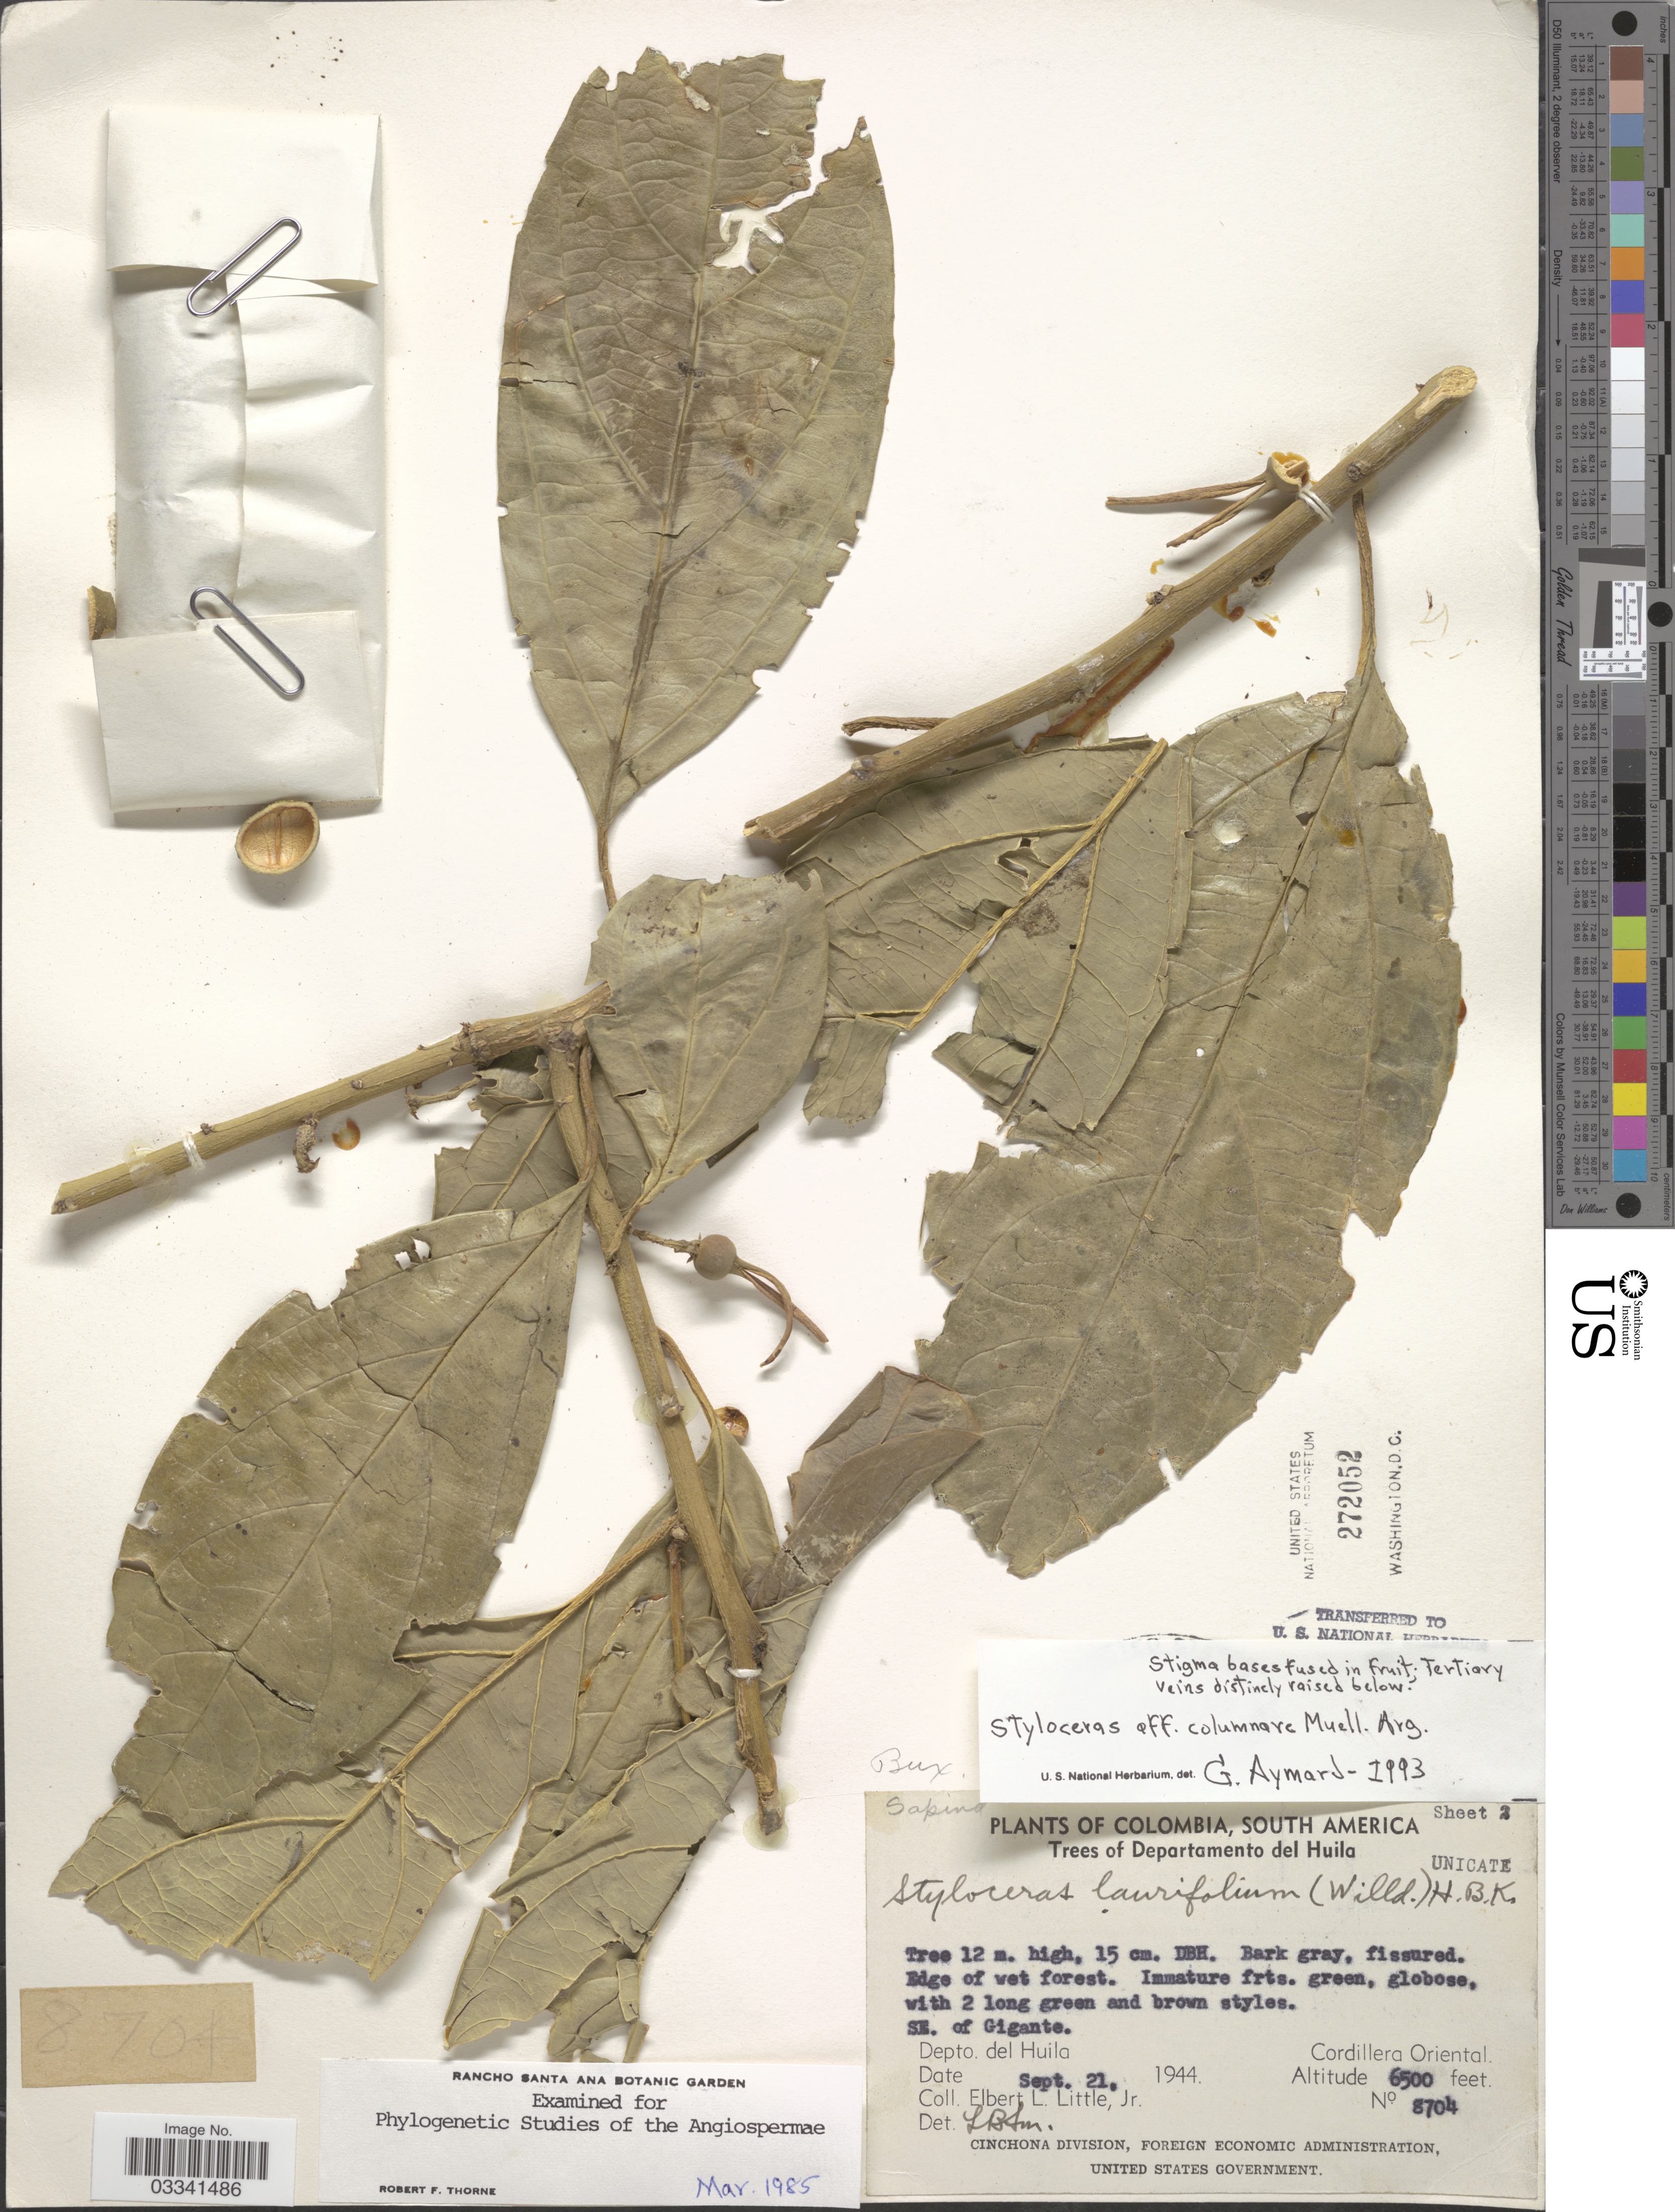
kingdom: Plantae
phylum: Tracheophyta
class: Magnoliopsida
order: Buxales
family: Buxaceae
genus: Styloceras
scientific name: Styloceras columnare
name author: Müll. Arg.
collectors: E. L. Little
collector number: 8704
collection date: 1944-09-21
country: Colombia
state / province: Huila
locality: Departamento del Huila. SE. of Gigante. Cordillera Oriental.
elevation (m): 1981